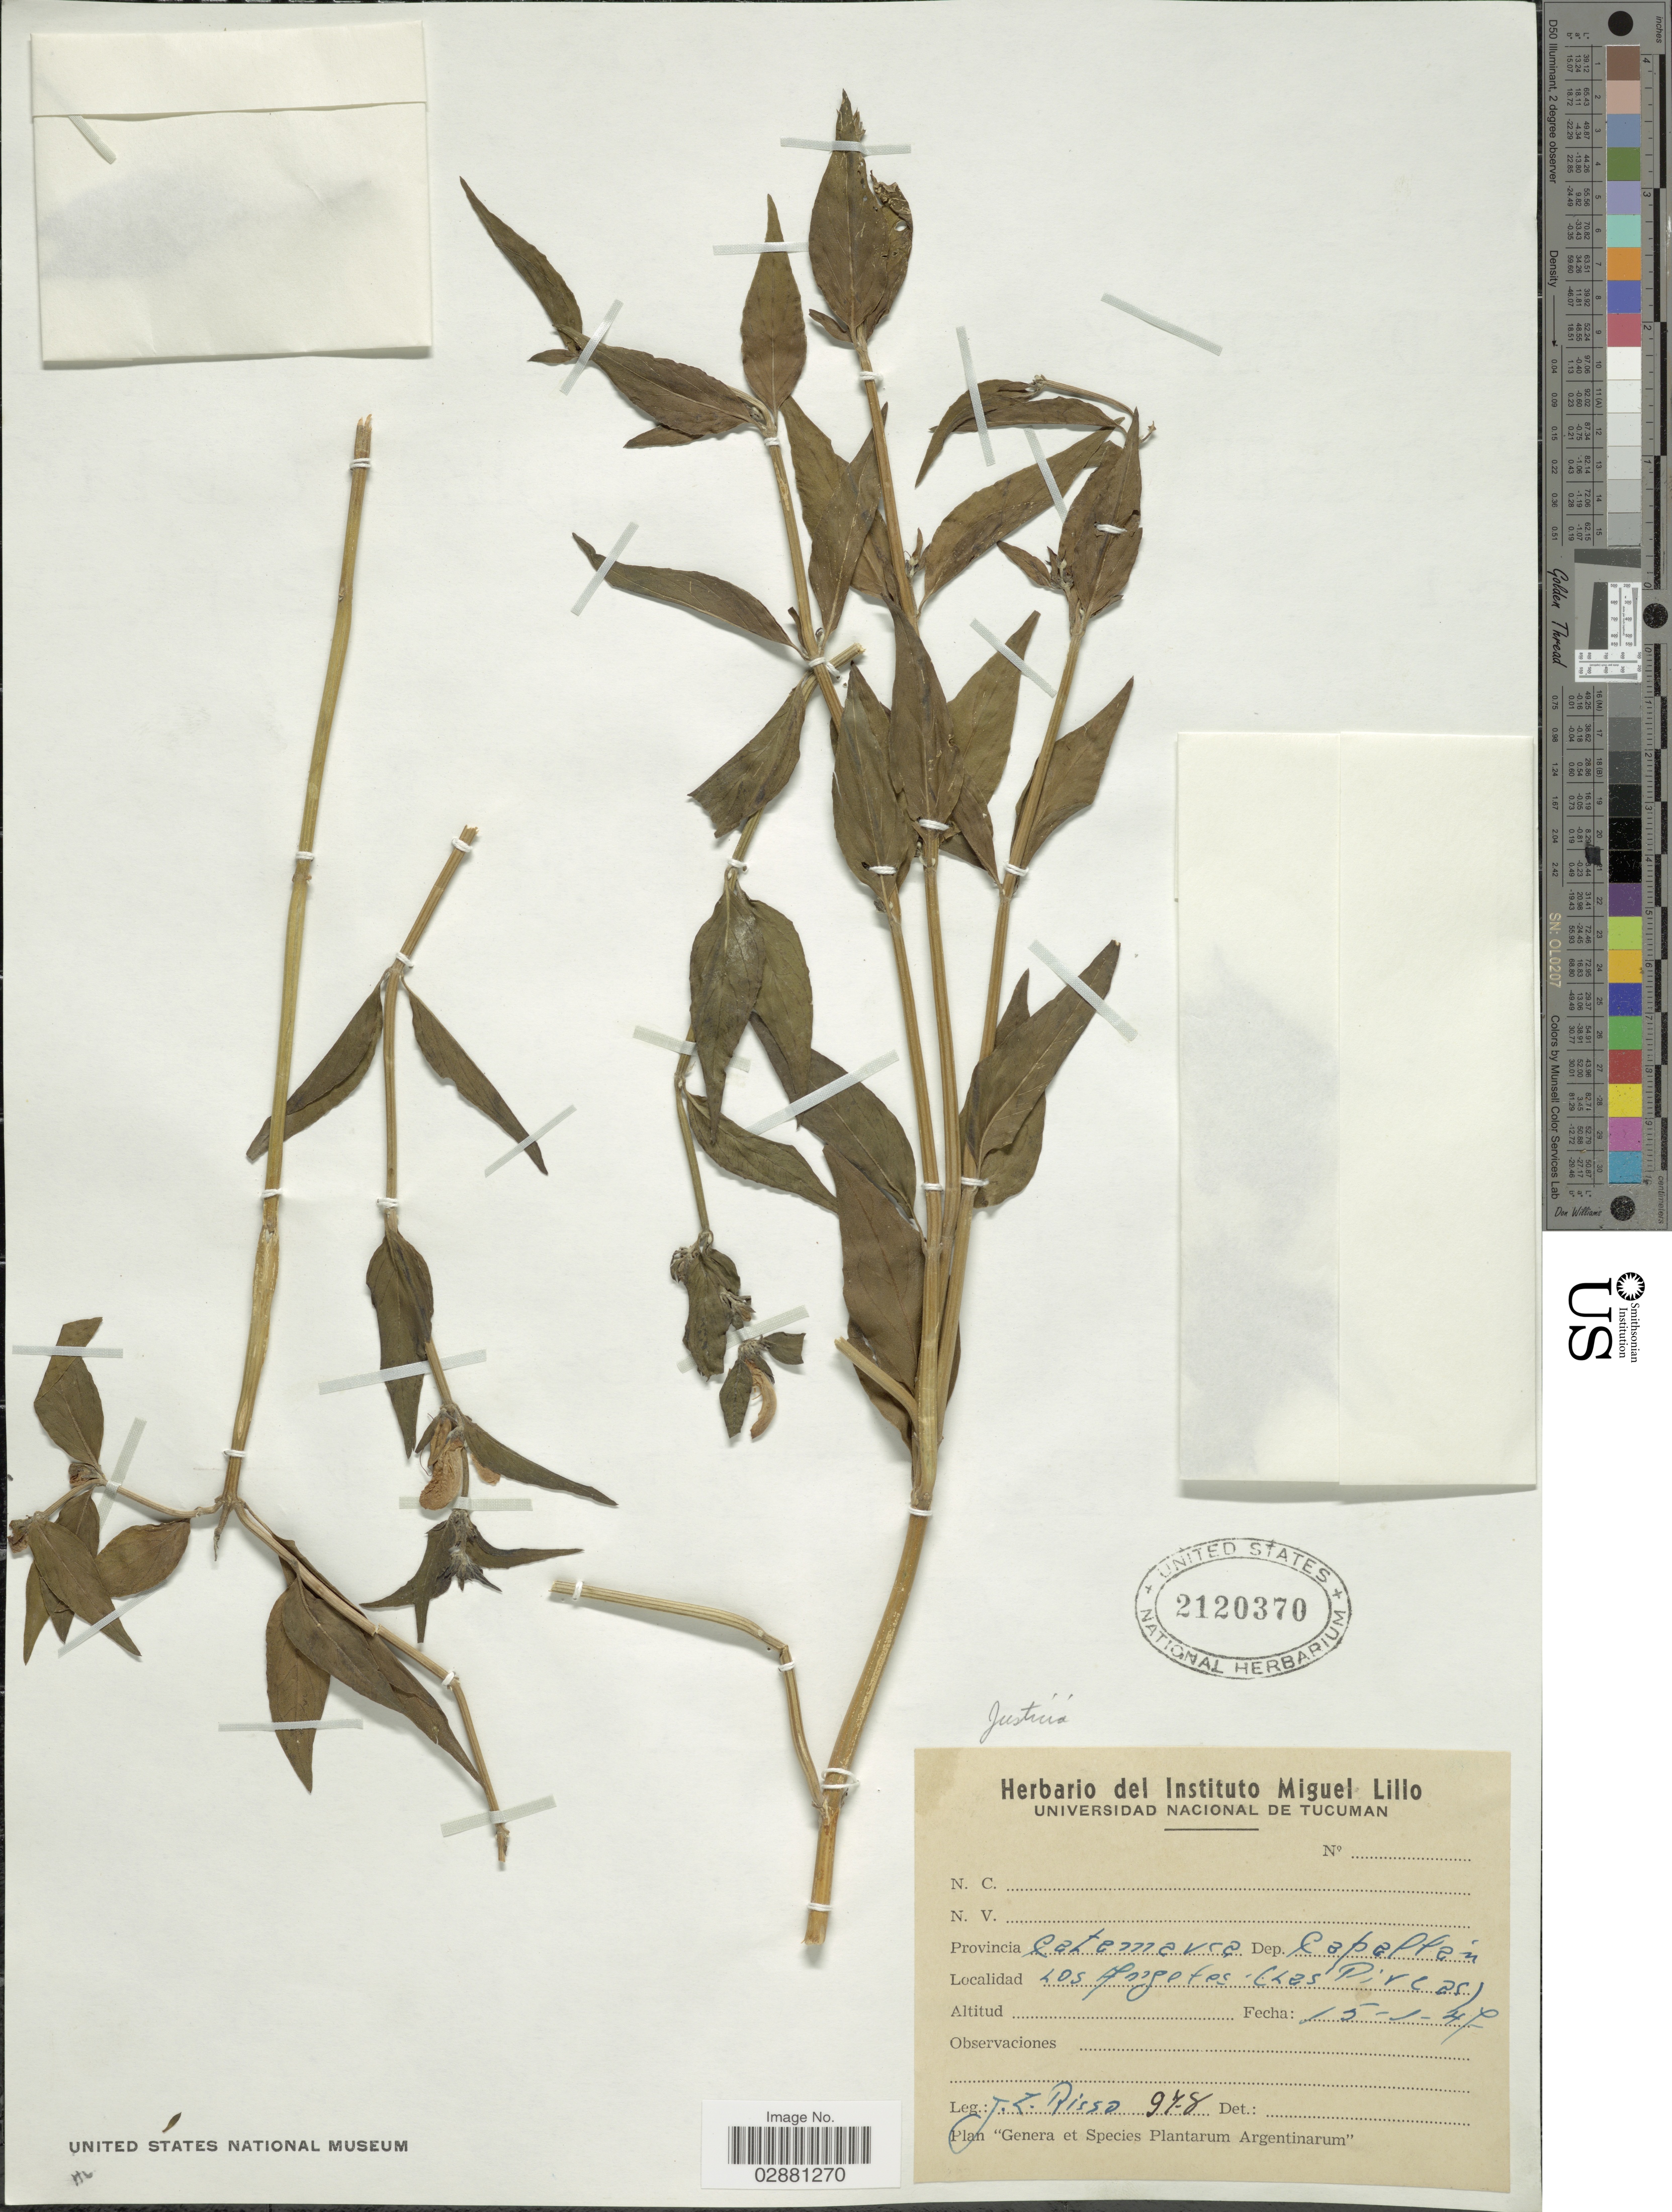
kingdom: Plantae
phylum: Tracheophyta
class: Magnoliopsida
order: Lamiales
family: Acanthaceae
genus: Justicia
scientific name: Justicia tweediana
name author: (Nees) Griseb.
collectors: J. Risso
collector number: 978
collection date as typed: Transcribed d/m/y: 15/1/47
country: Argentina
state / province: Catamarca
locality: Dep. Capallán, Los Angeles (Las Pircas).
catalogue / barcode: US 2120370